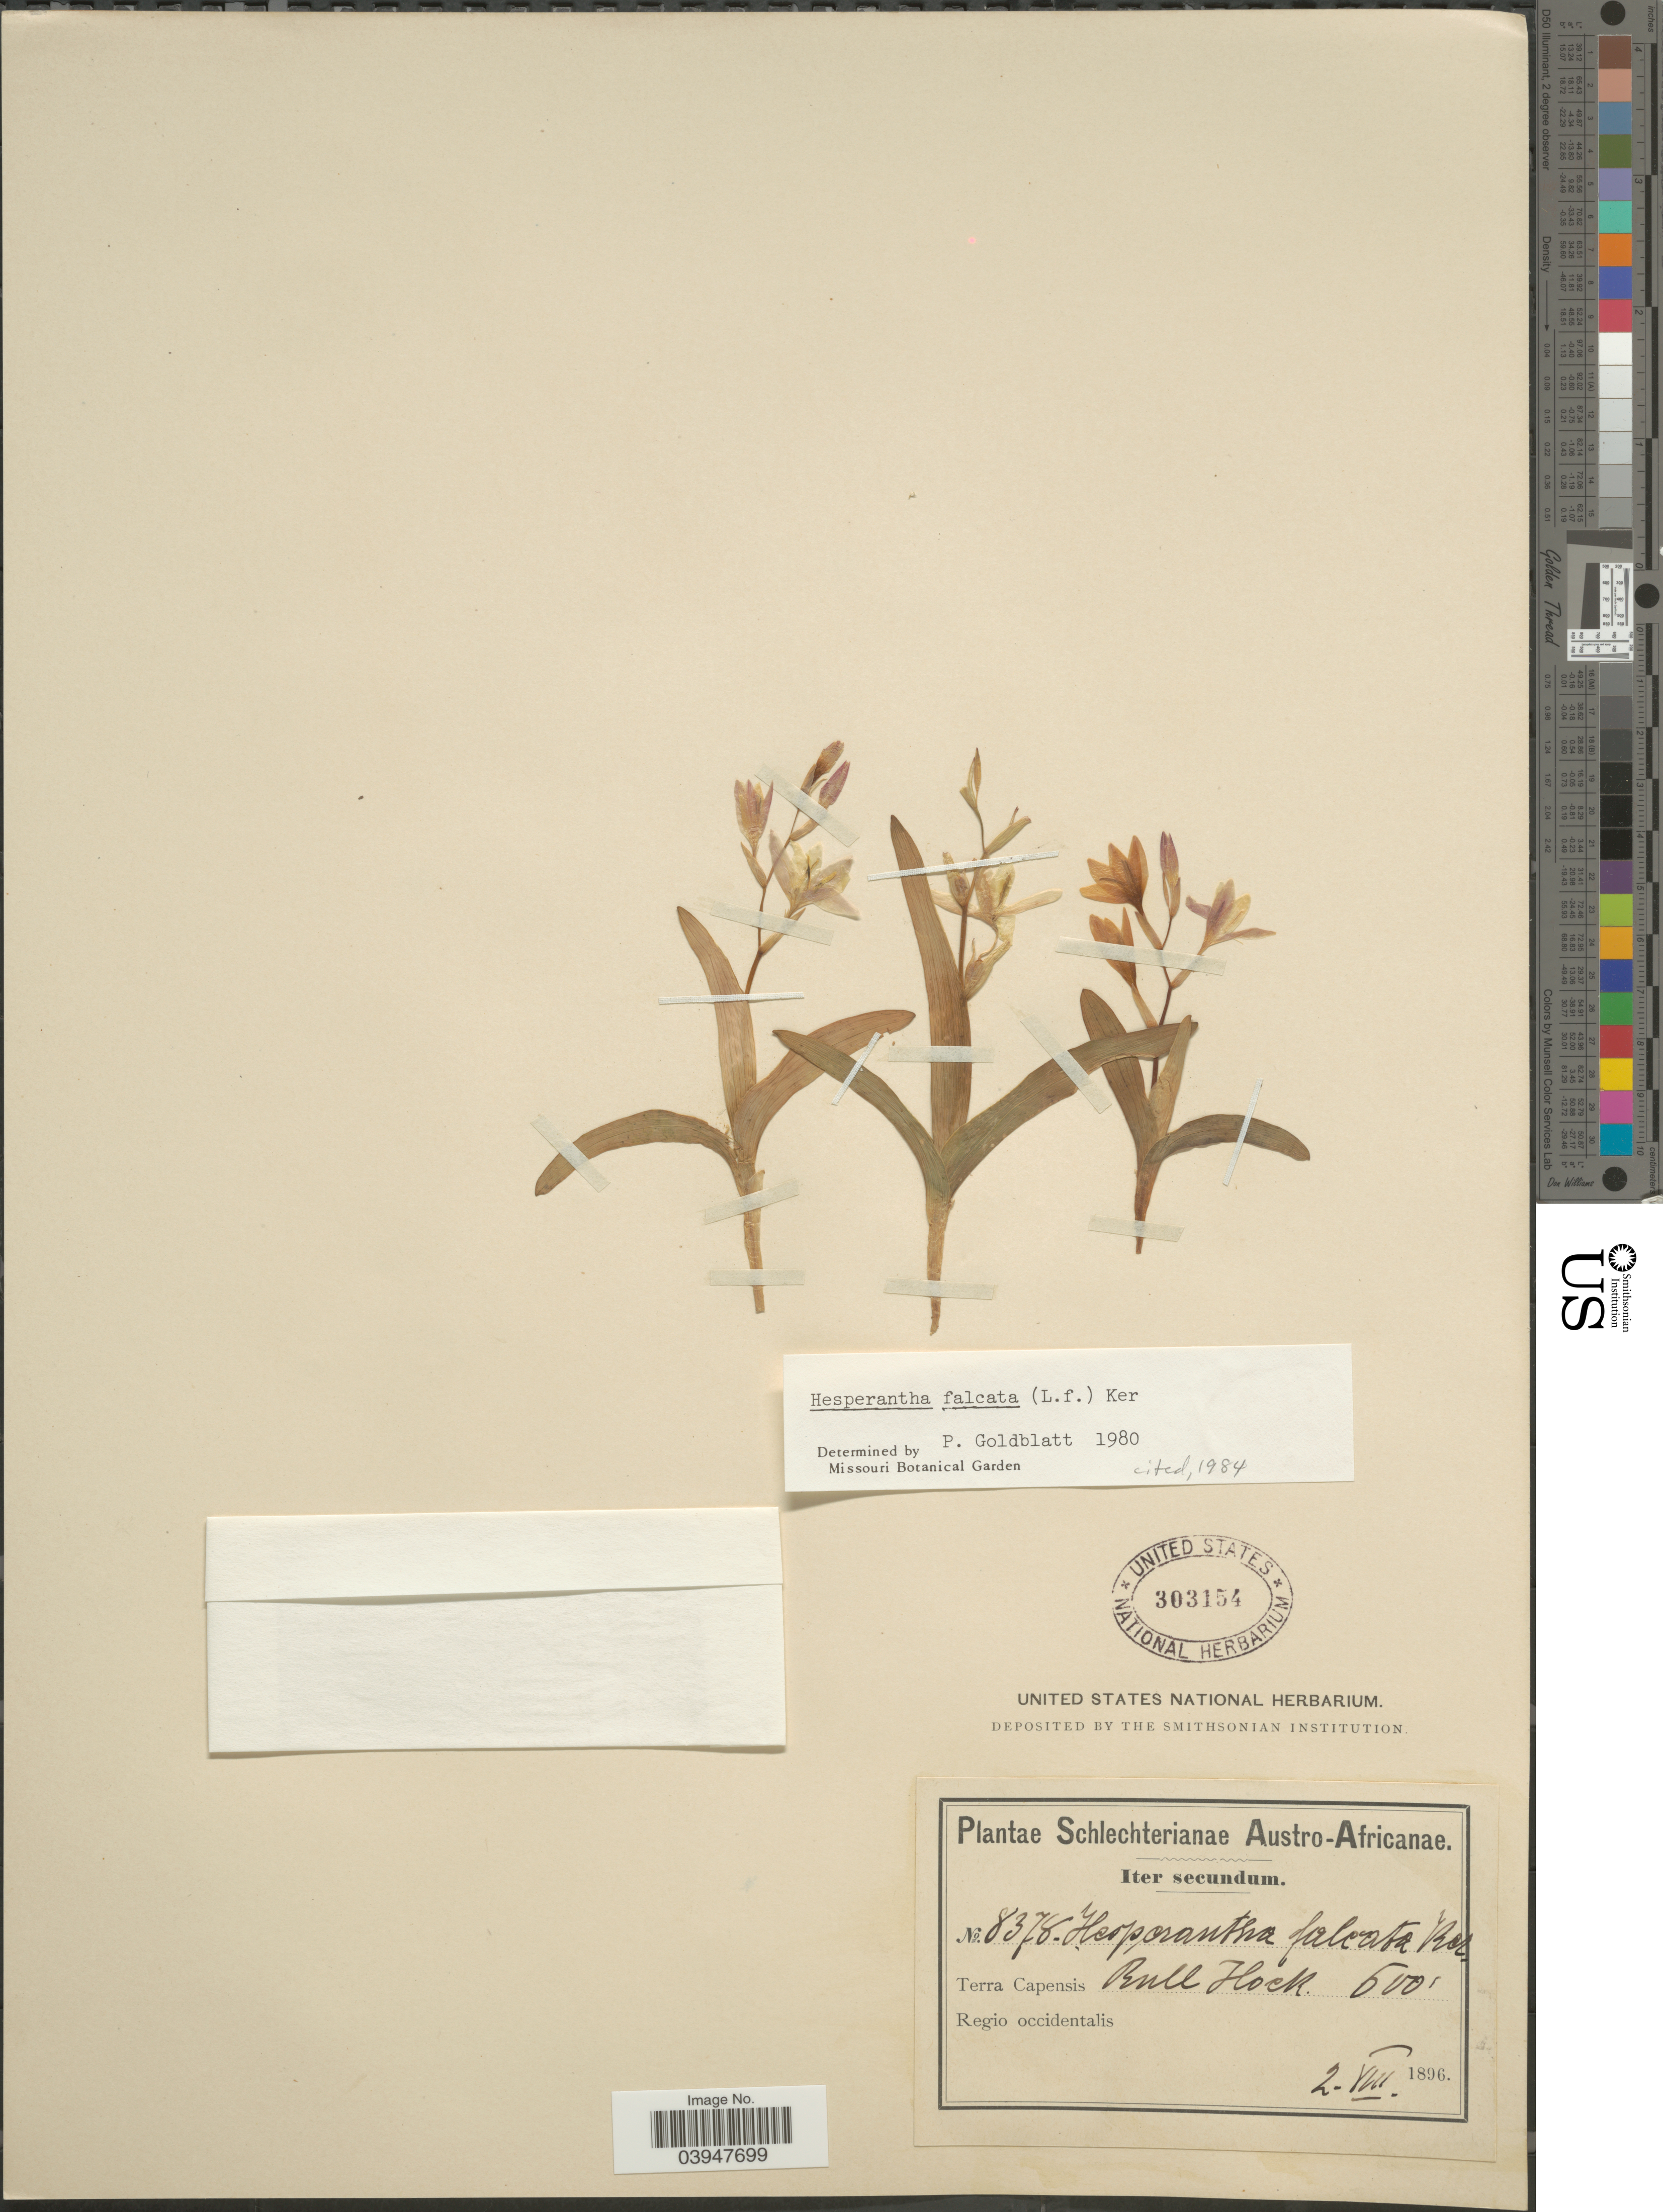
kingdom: Plantae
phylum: Tracheophyta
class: Liliopsida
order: Asparagales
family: Iridaceae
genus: Hesperantha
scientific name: Hesperantha falcata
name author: (L. f.) Ker Gawl.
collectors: Schlechter, --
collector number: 8378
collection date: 1896-08-02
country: South Africa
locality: Austro-Africanae. Terra Capensis. Bull Hock. Regio occidentalis.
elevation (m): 183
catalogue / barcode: US 303154